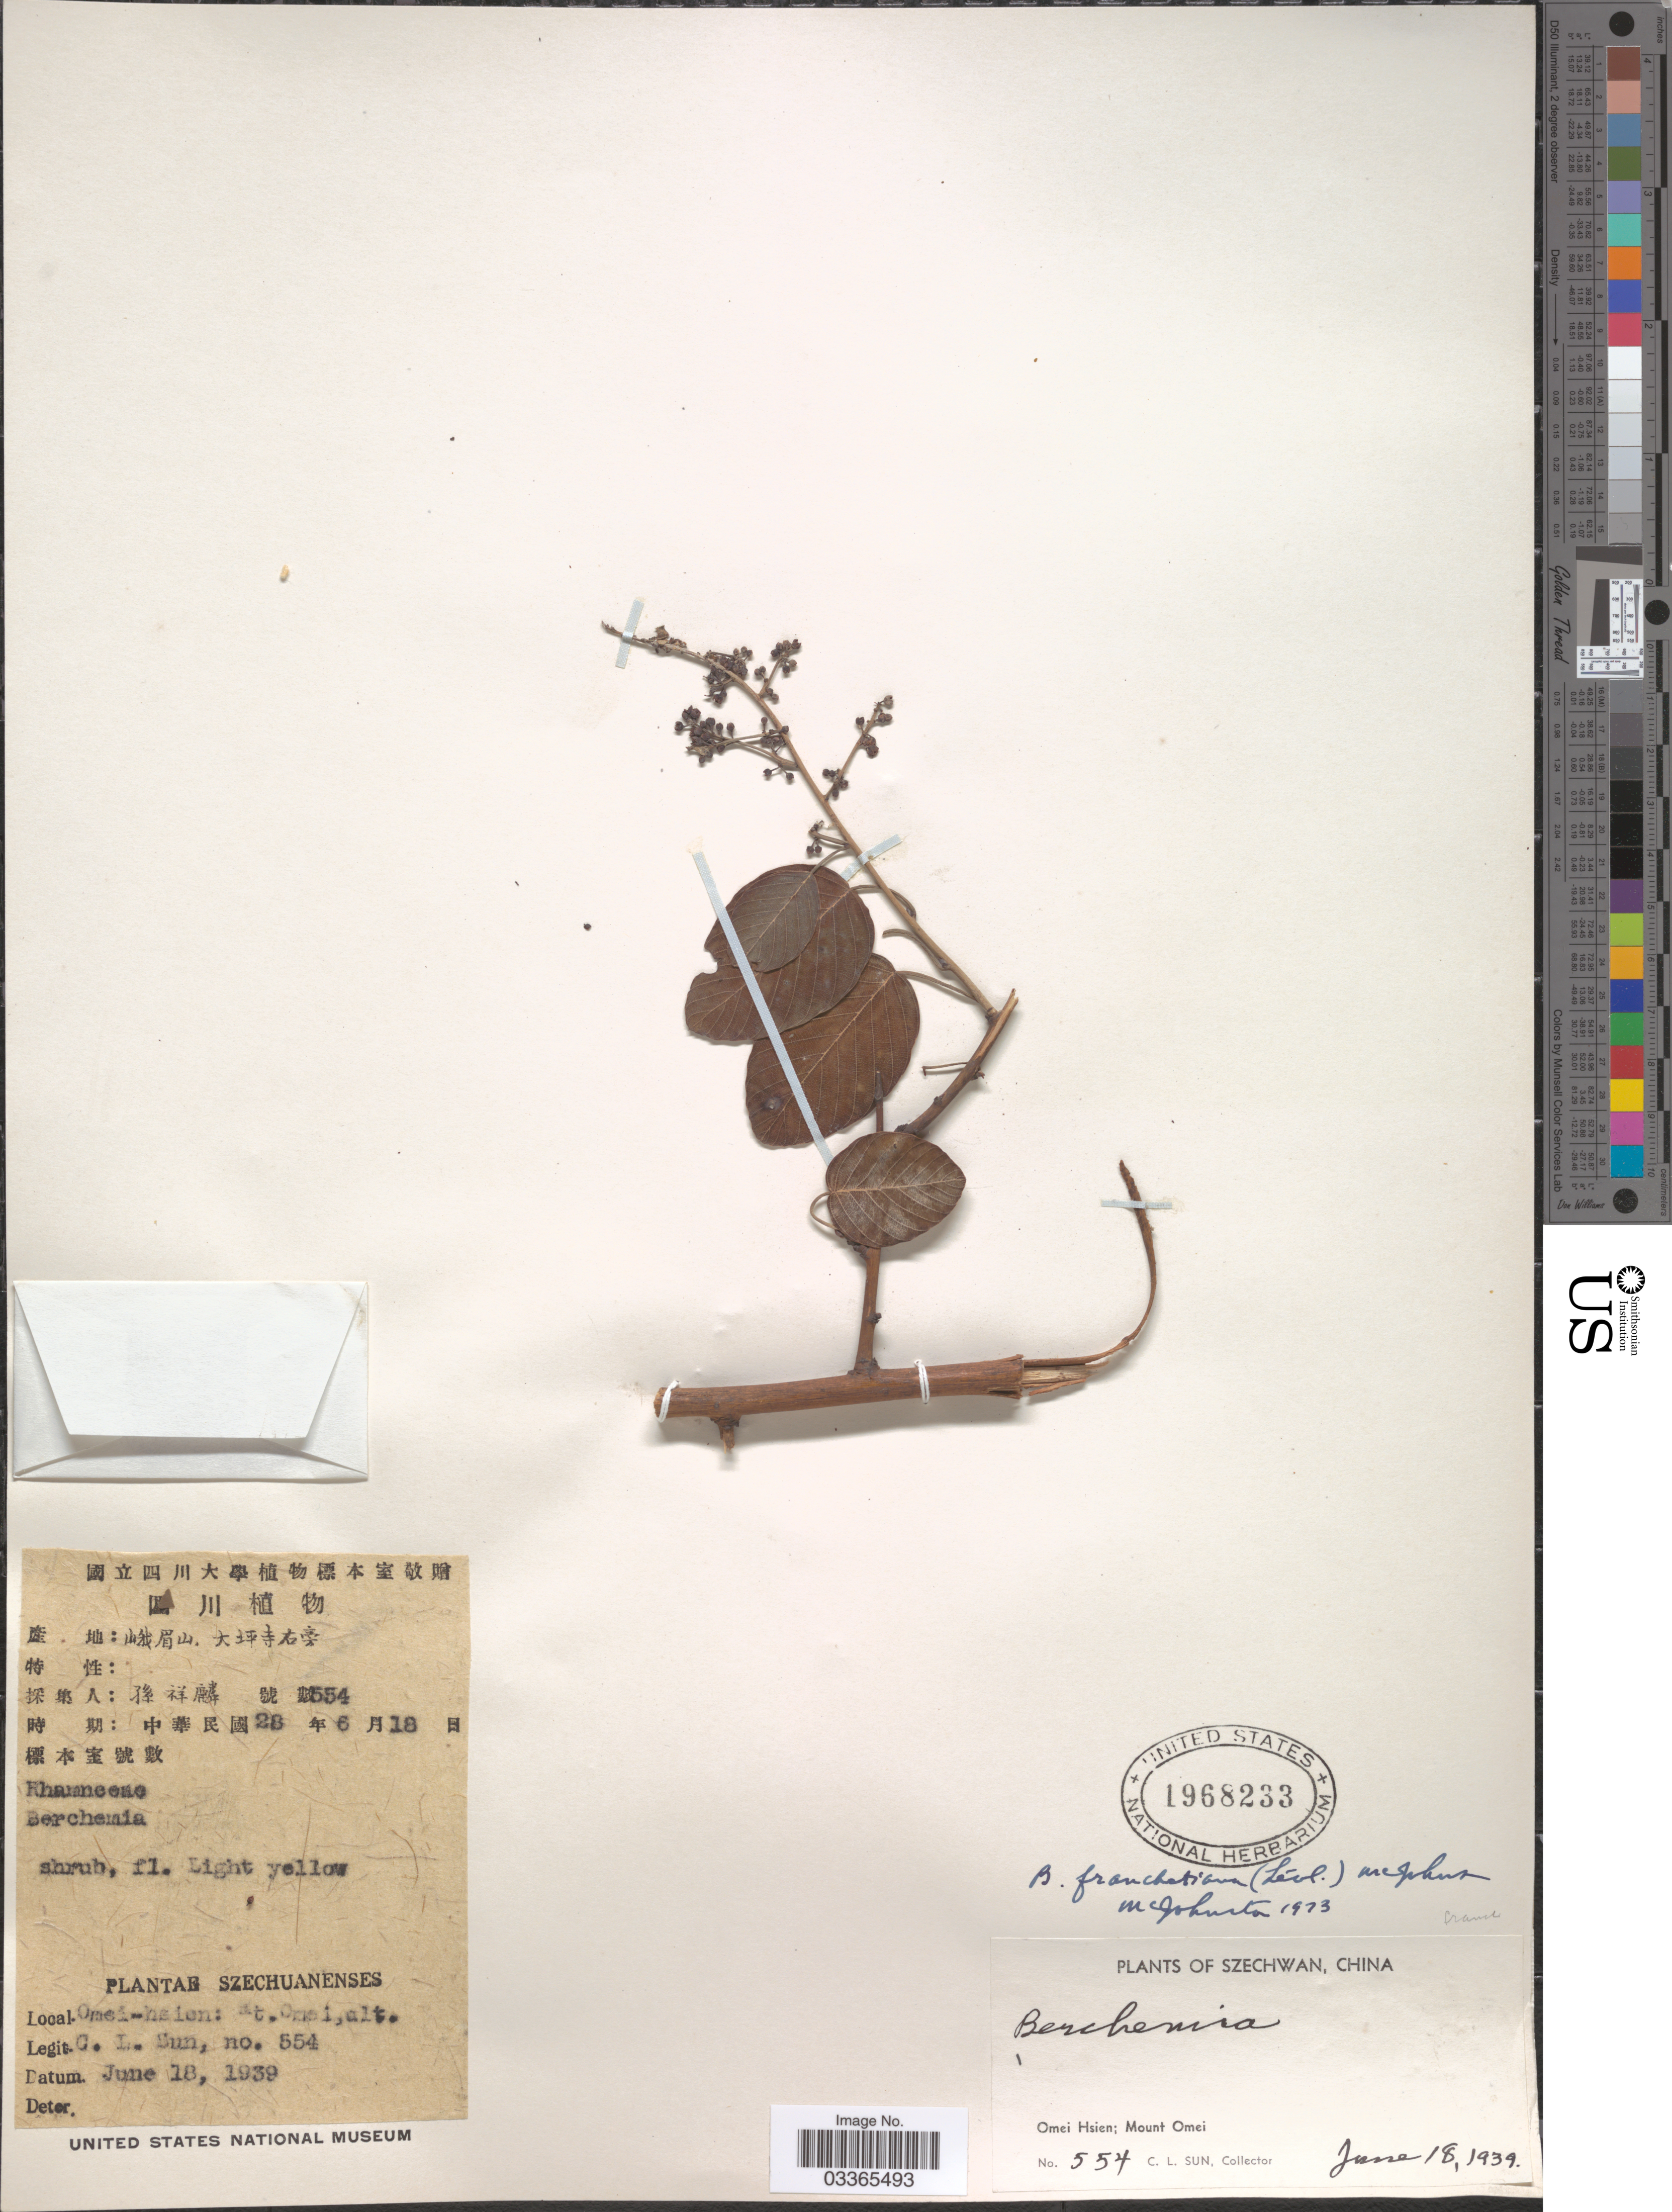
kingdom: Plantae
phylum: Tracheophyta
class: Magnoliopsida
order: Rosales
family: Rhamnaceae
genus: Berchemia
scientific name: Berchemia franchetiana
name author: (H. Lév.) H.H. Pham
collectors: C. Sun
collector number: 554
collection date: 1939-06-18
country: China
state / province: Sichuan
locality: Szechwan. Omei Hsien; Mount Omei.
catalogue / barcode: US 1968233